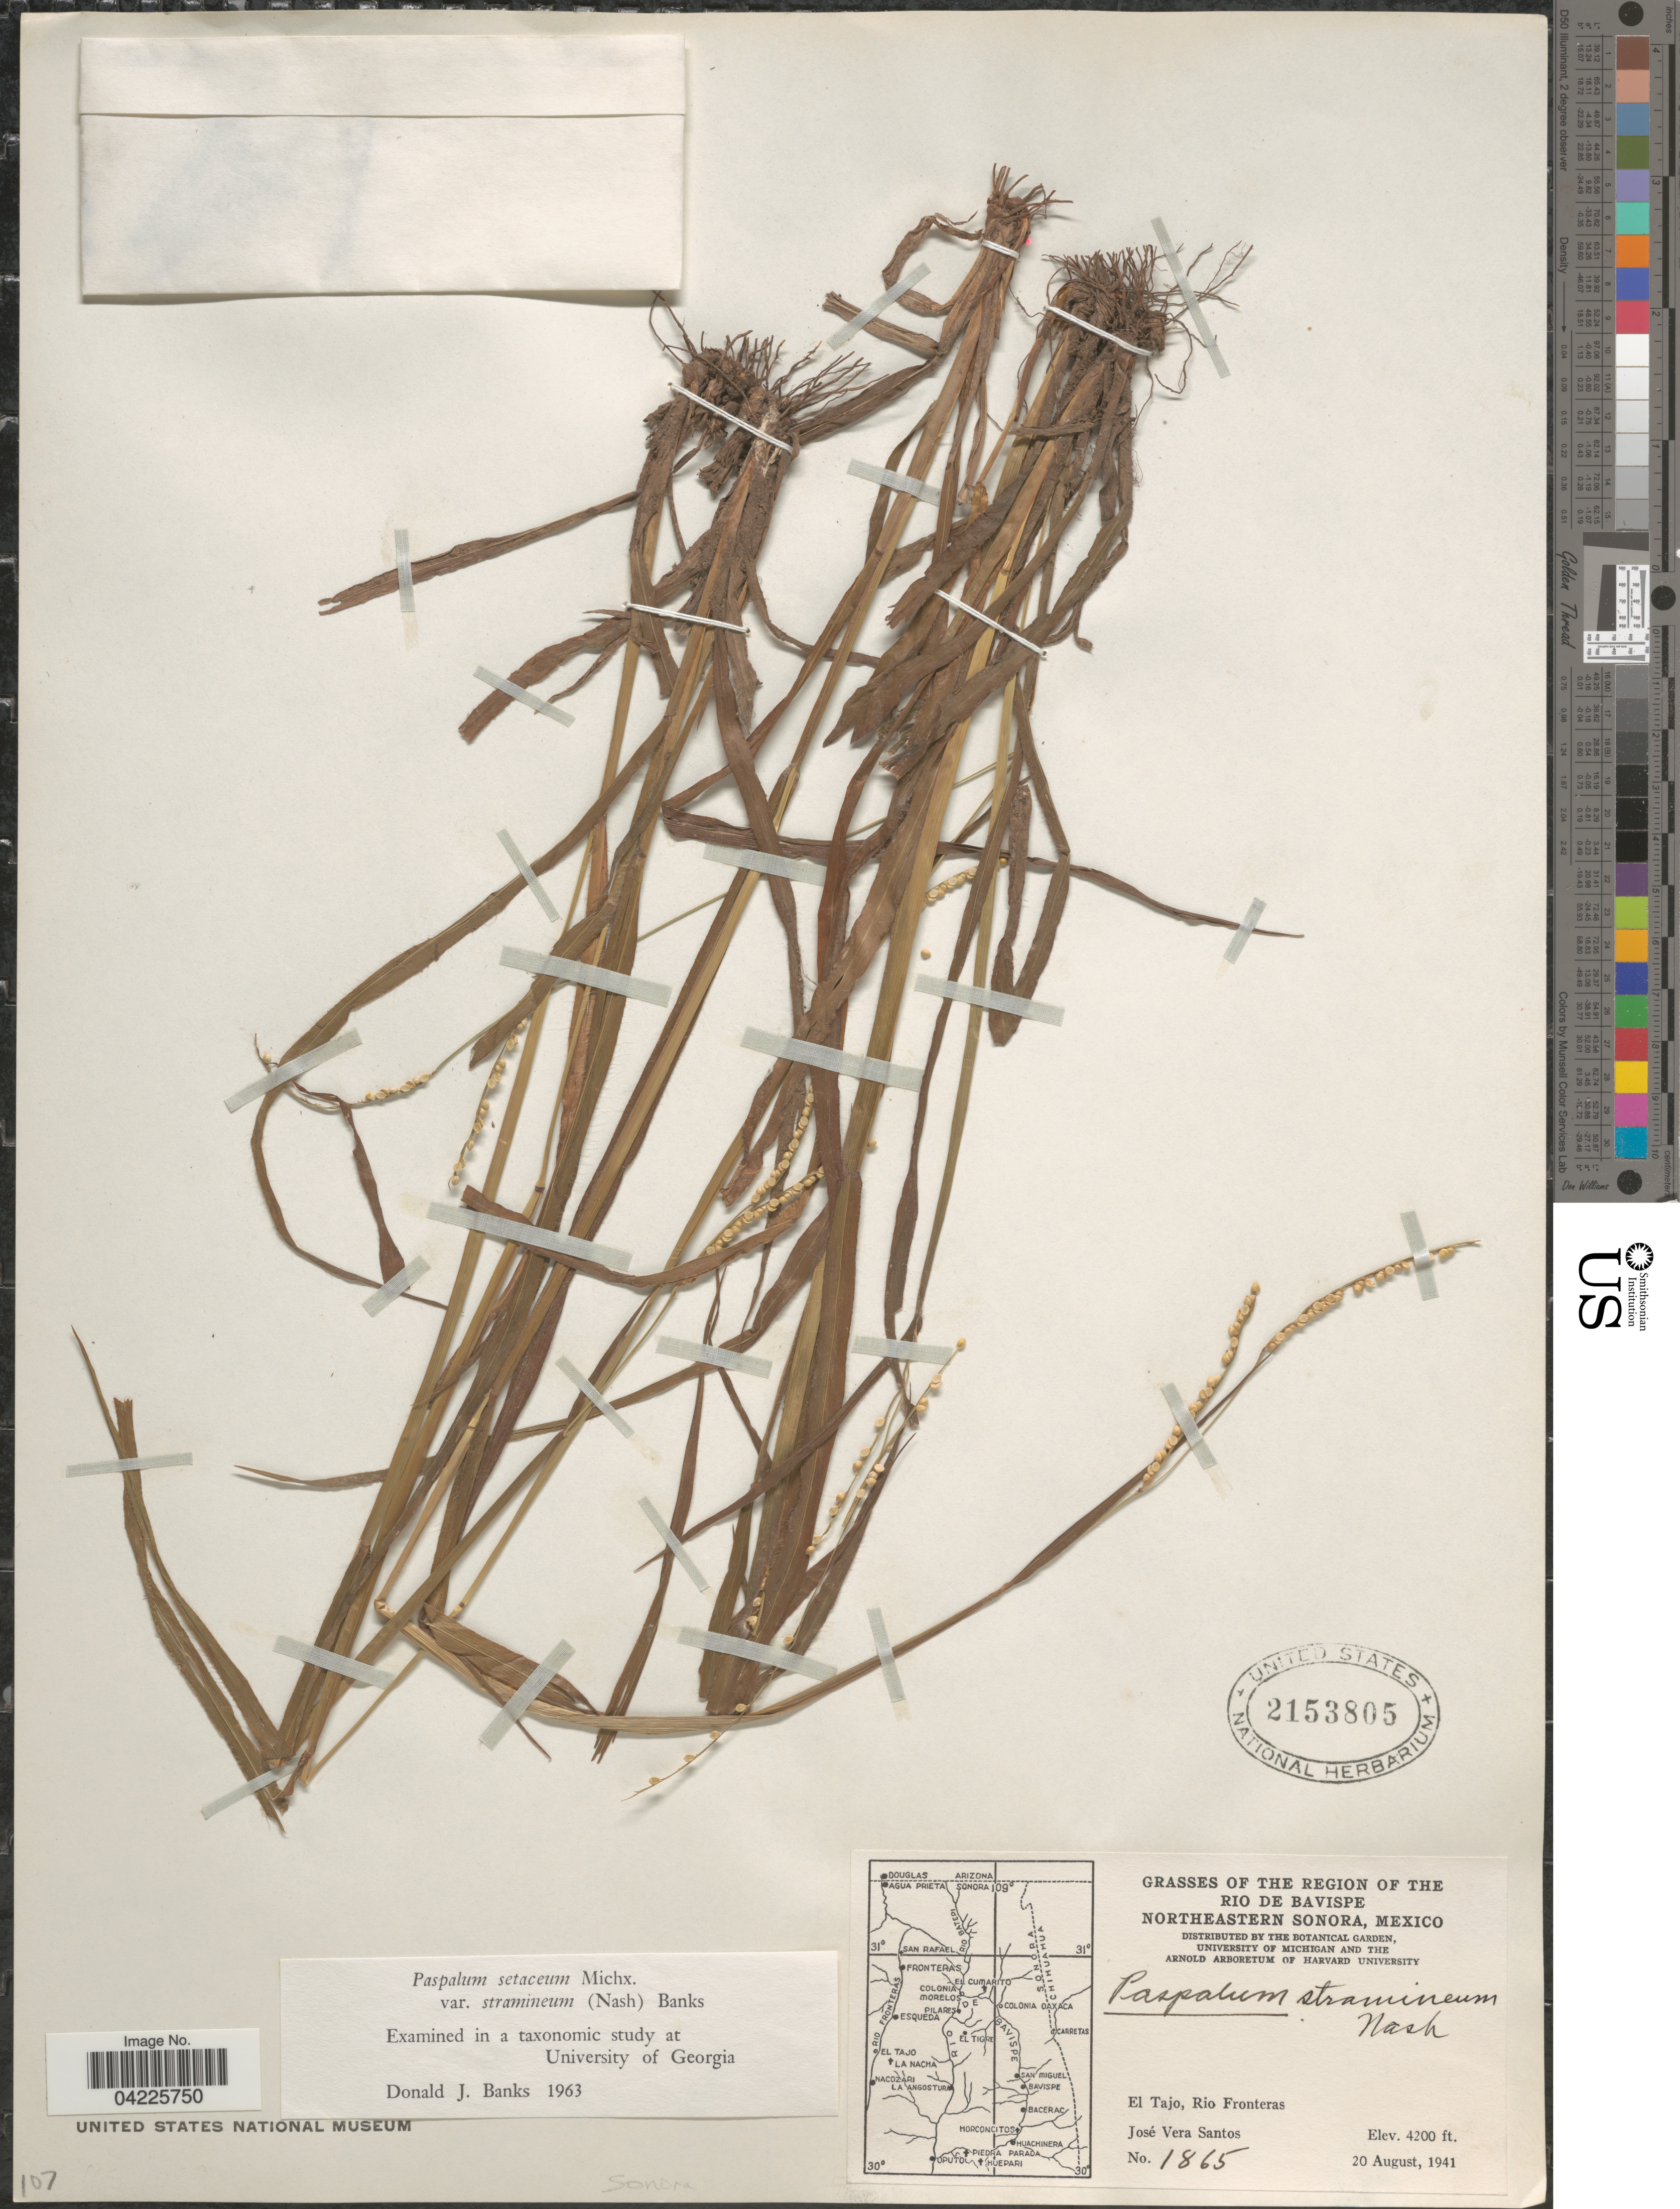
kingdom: Plantae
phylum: Tracheophyta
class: Liliopsida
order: Poales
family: Poaceae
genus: Paspalum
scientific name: Paspalum setaceum var. stramineum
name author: (Nash) D.J. Banks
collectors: J. V. Santos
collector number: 1865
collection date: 1941-08-20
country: Mexico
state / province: Sonora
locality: The Region of the Rio de Bavispe. Northeastern Sonora. El Tajo, Rio Fronteras.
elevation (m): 1280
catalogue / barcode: US 2153805